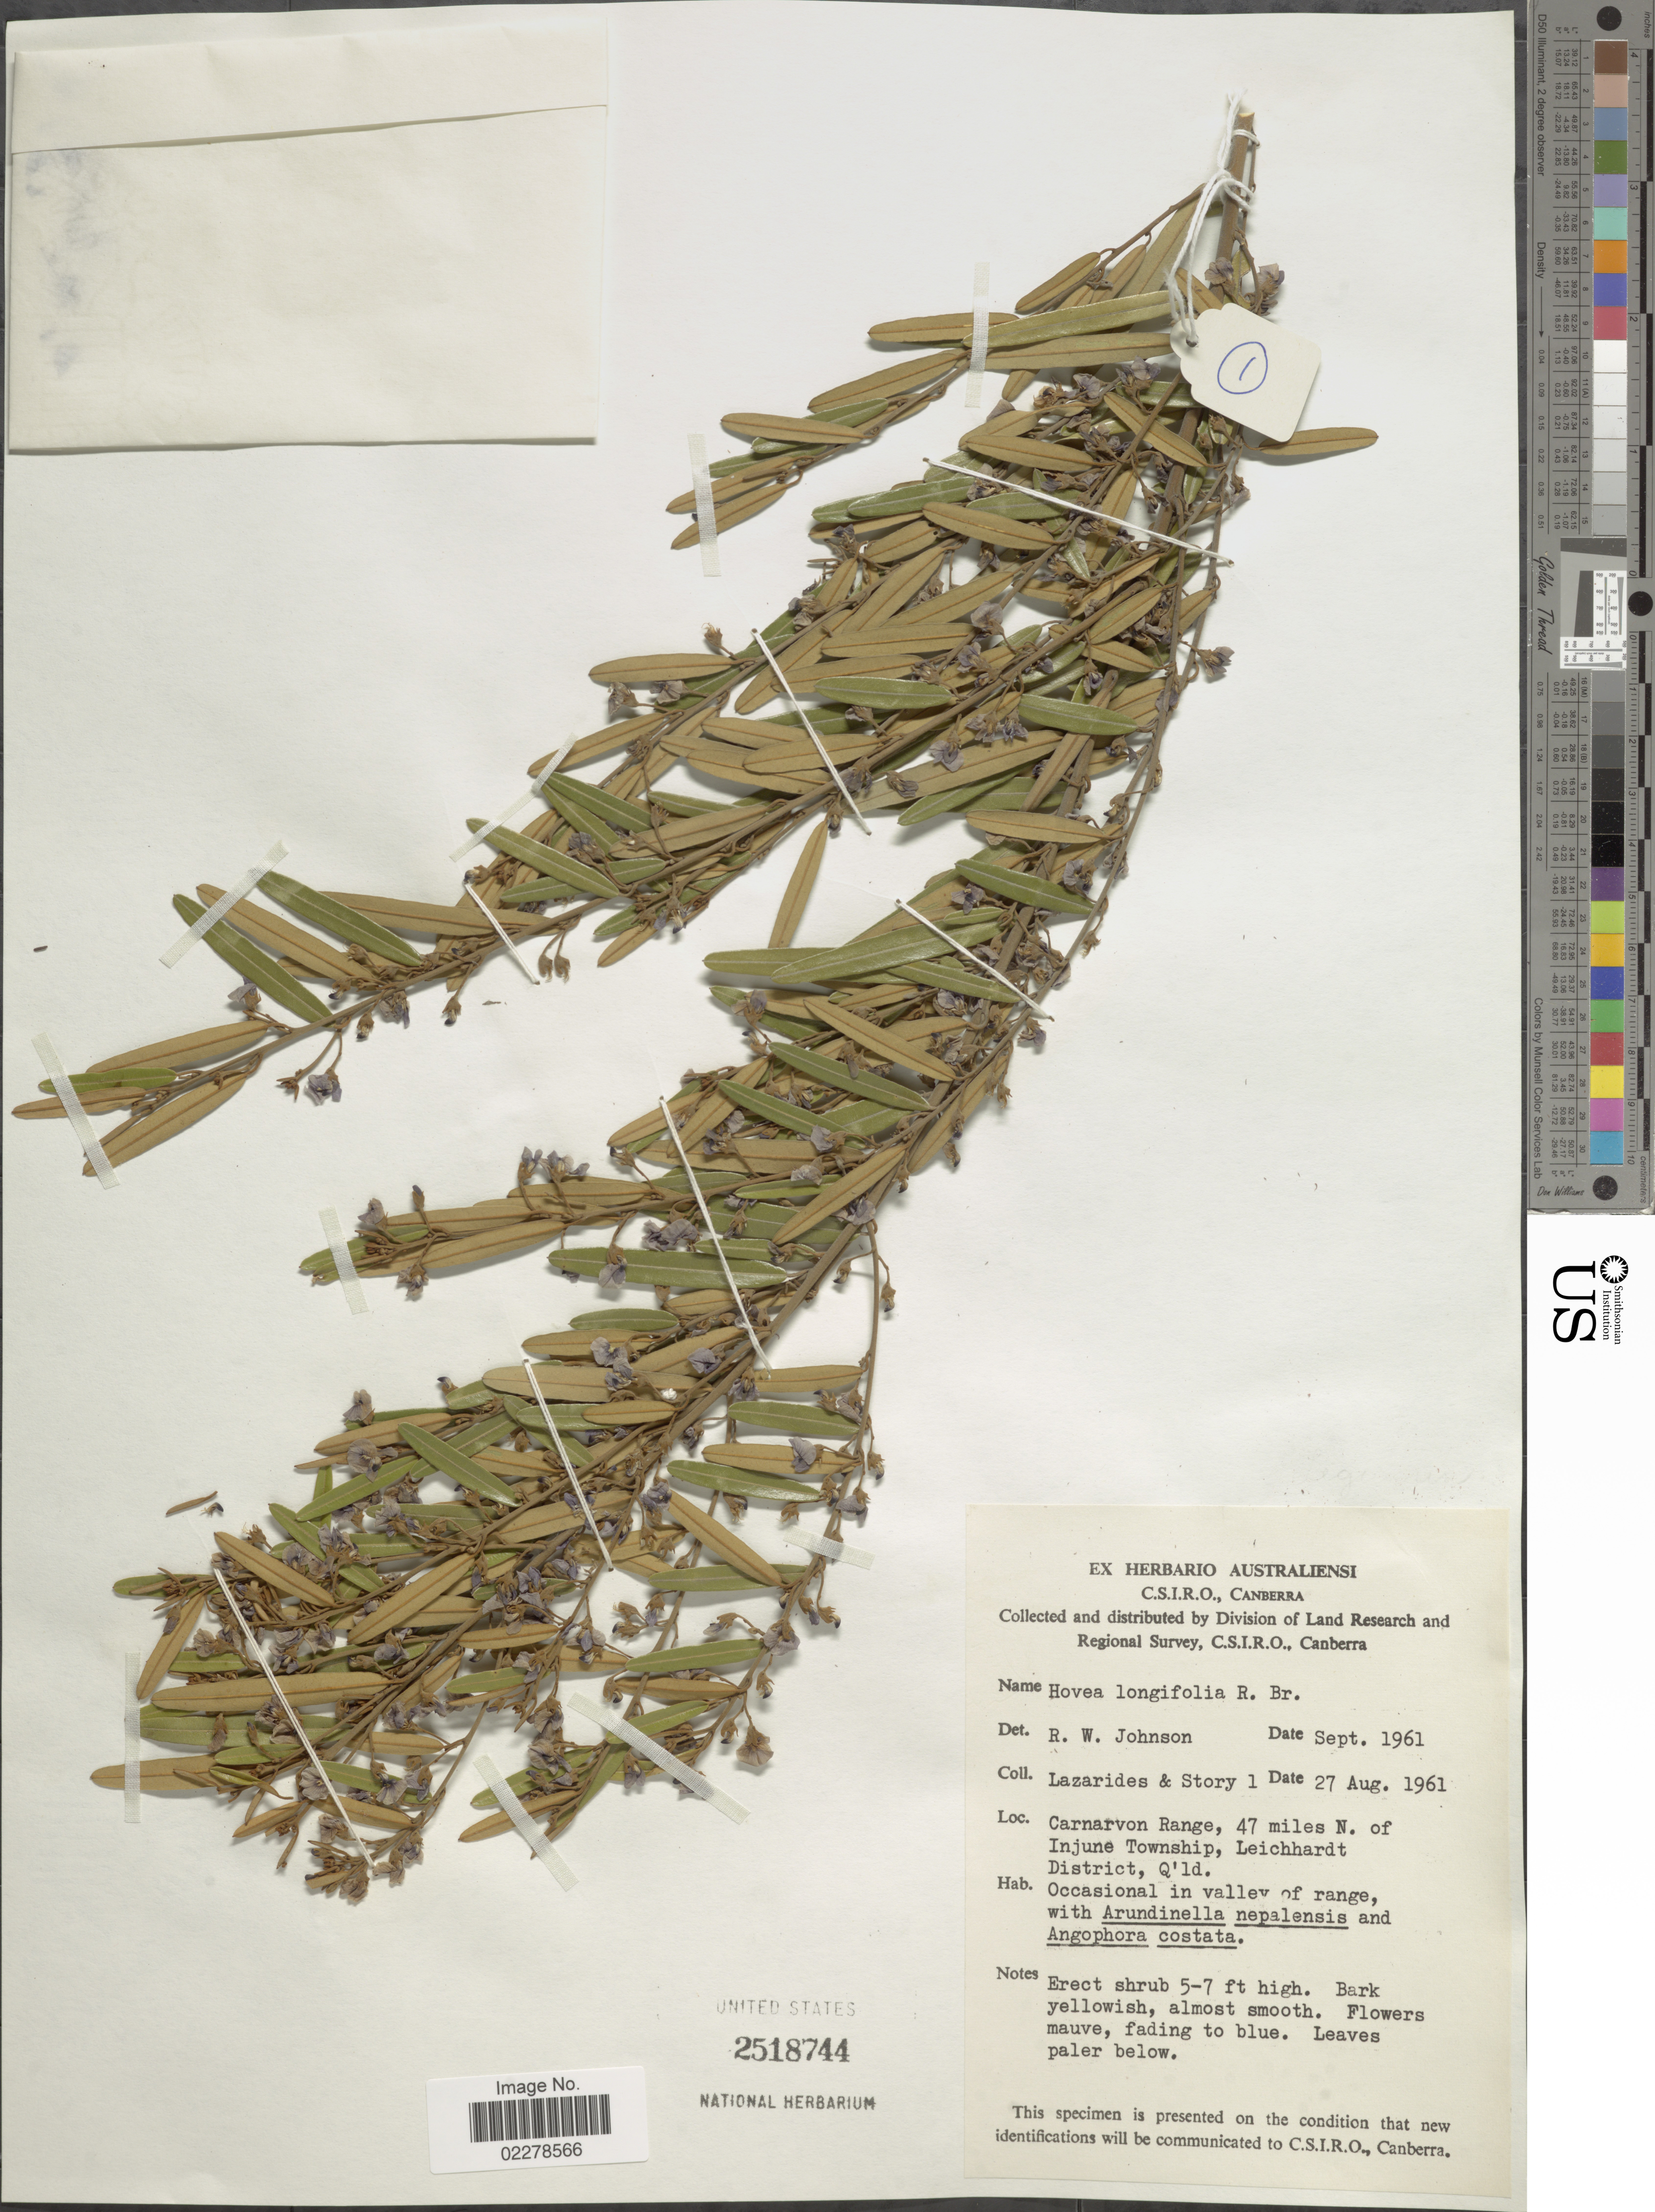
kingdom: Plantae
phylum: Tracheophyta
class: Magnoliopsida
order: Fabales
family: Fabaceae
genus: Hovea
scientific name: Hovea longifolia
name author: R. Br.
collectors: M. Lazarides & -. Story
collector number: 1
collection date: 1961-08-27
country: Australia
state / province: Queensland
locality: Carnarvon Range, 47 miles N. of Injune Township, Leichhardt District, Q'ld.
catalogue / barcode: US 2518744